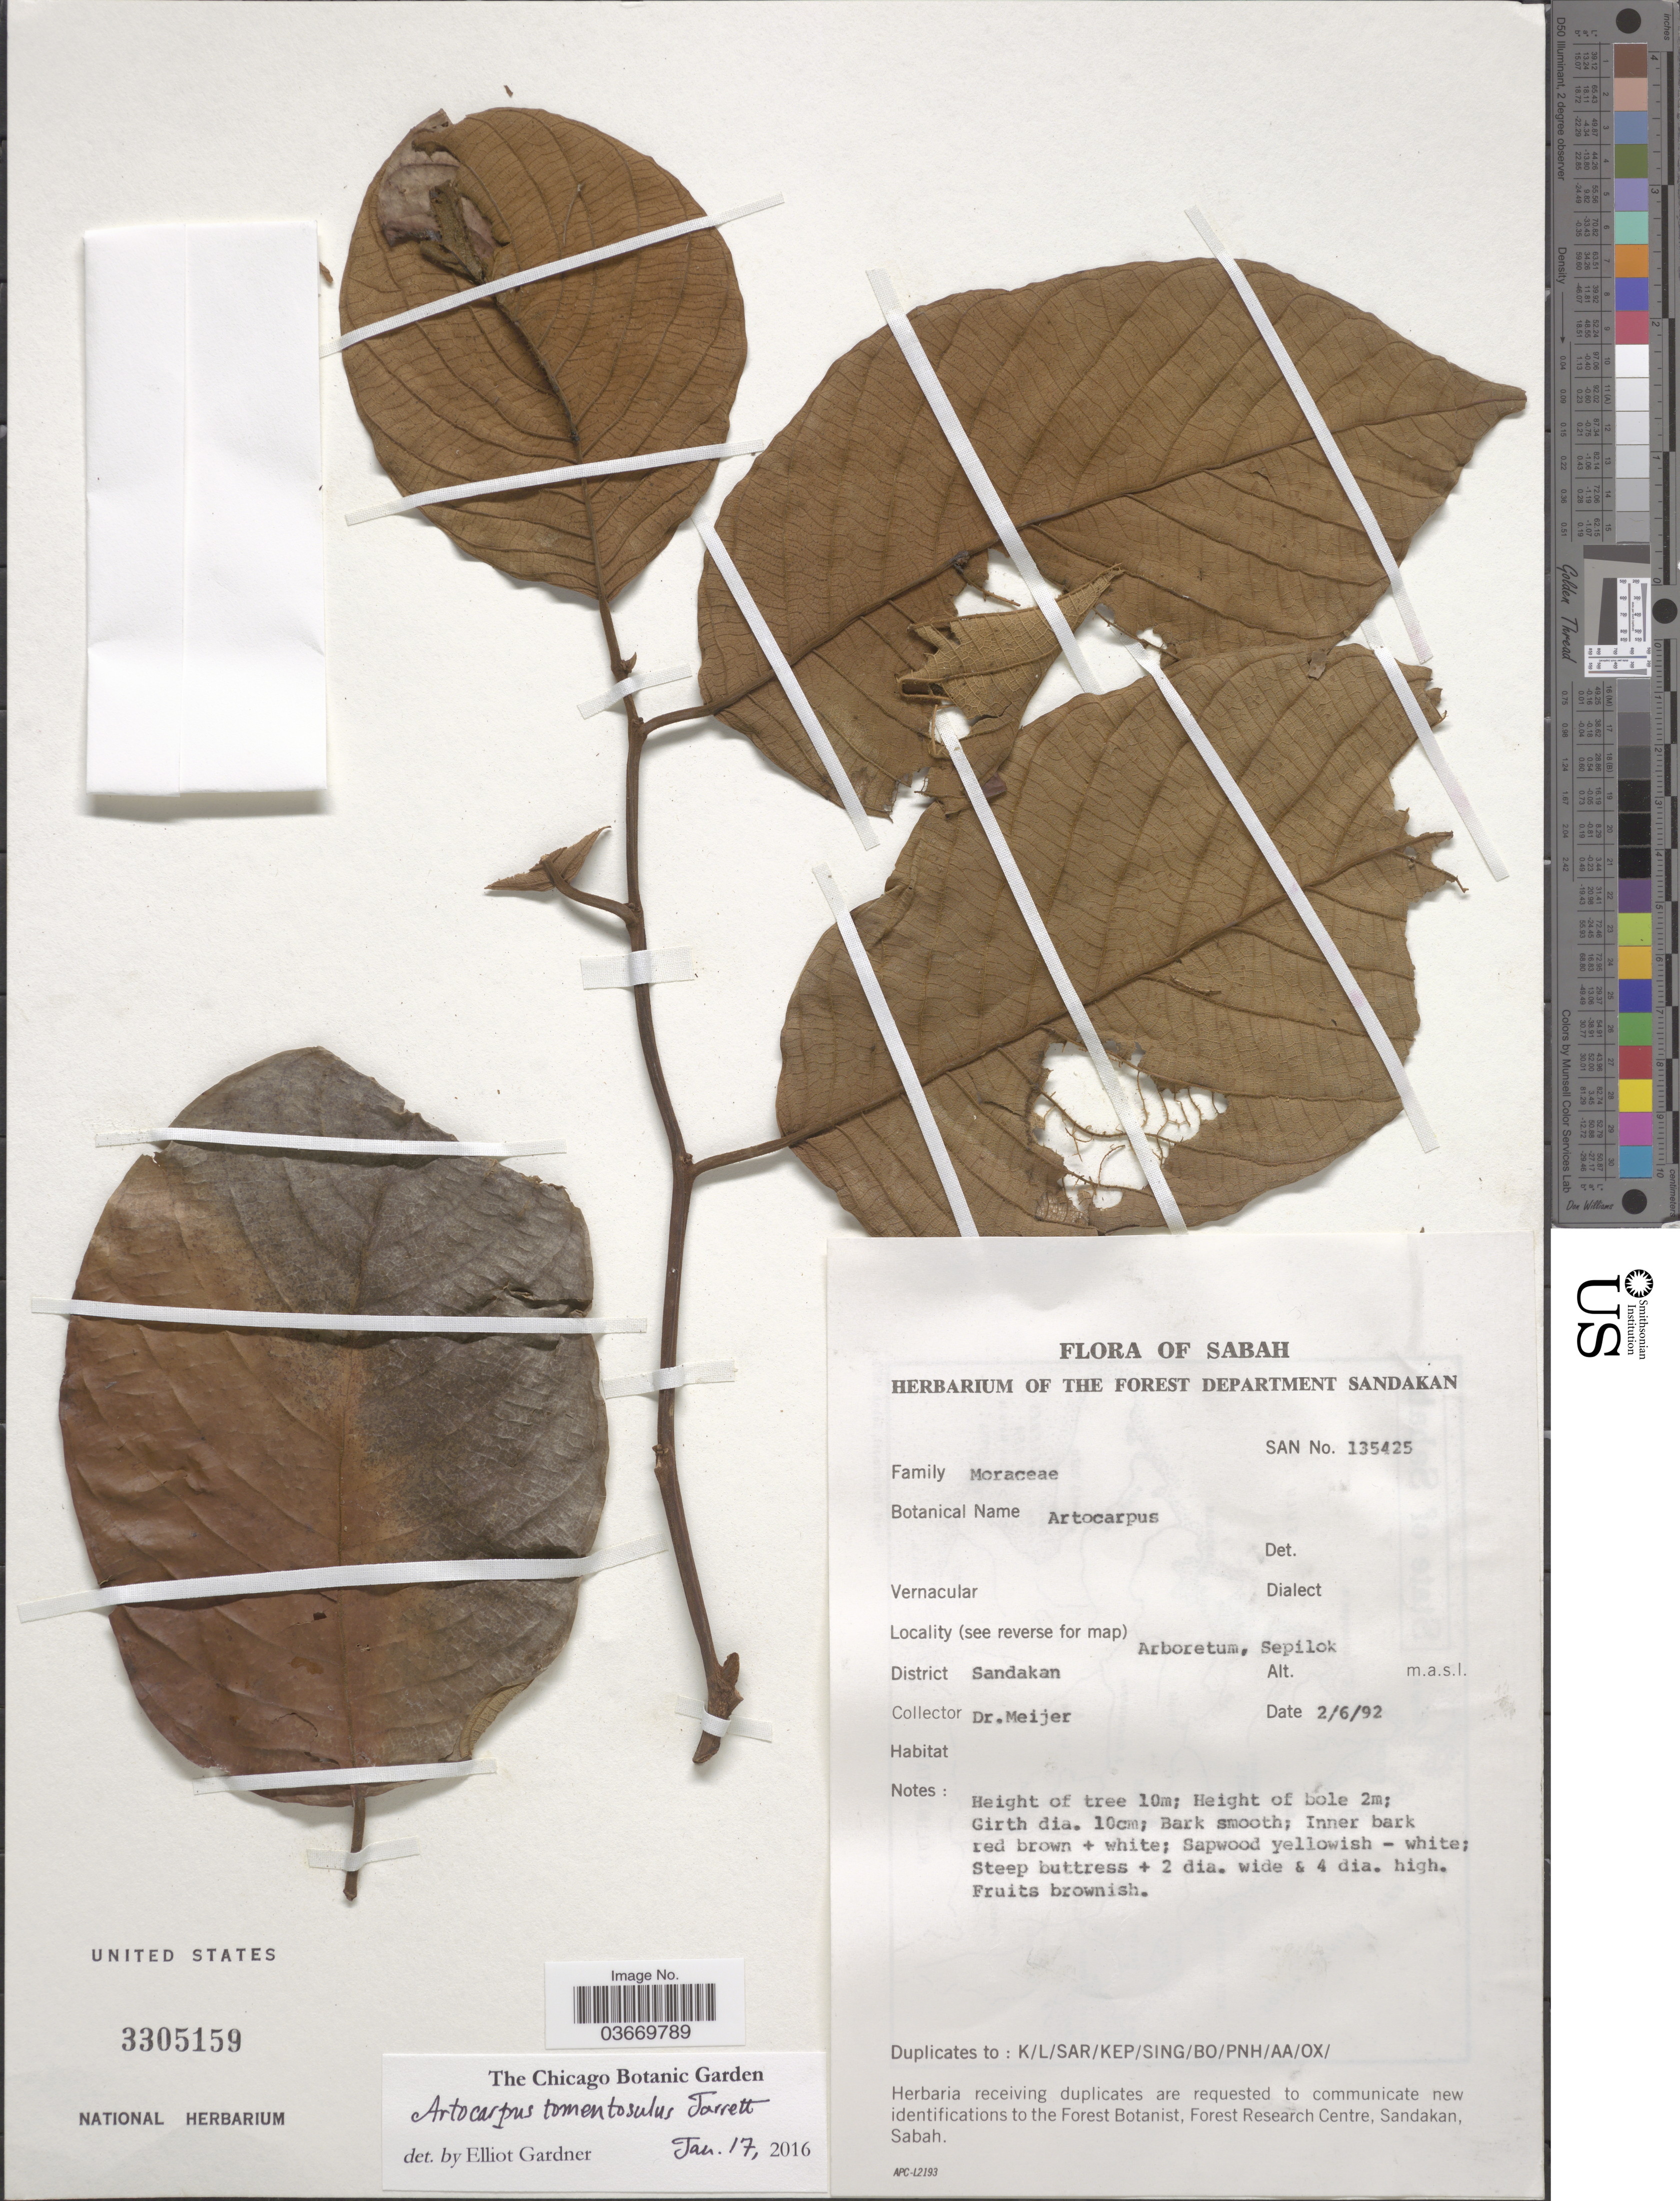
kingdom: Plantae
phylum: Tracheophyta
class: Magnoliopsida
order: Rosales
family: Moraceae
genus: Artocarpus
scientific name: Artocarpus tomentosulus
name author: F.M. Jarrett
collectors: -- Meijer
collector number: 135425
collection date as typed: Transcribed d/m/y: 2/6/92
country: Malaysia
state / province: Sabah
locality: Arboretum, Sepilok. District Sandakan.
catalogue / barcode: US 3305159